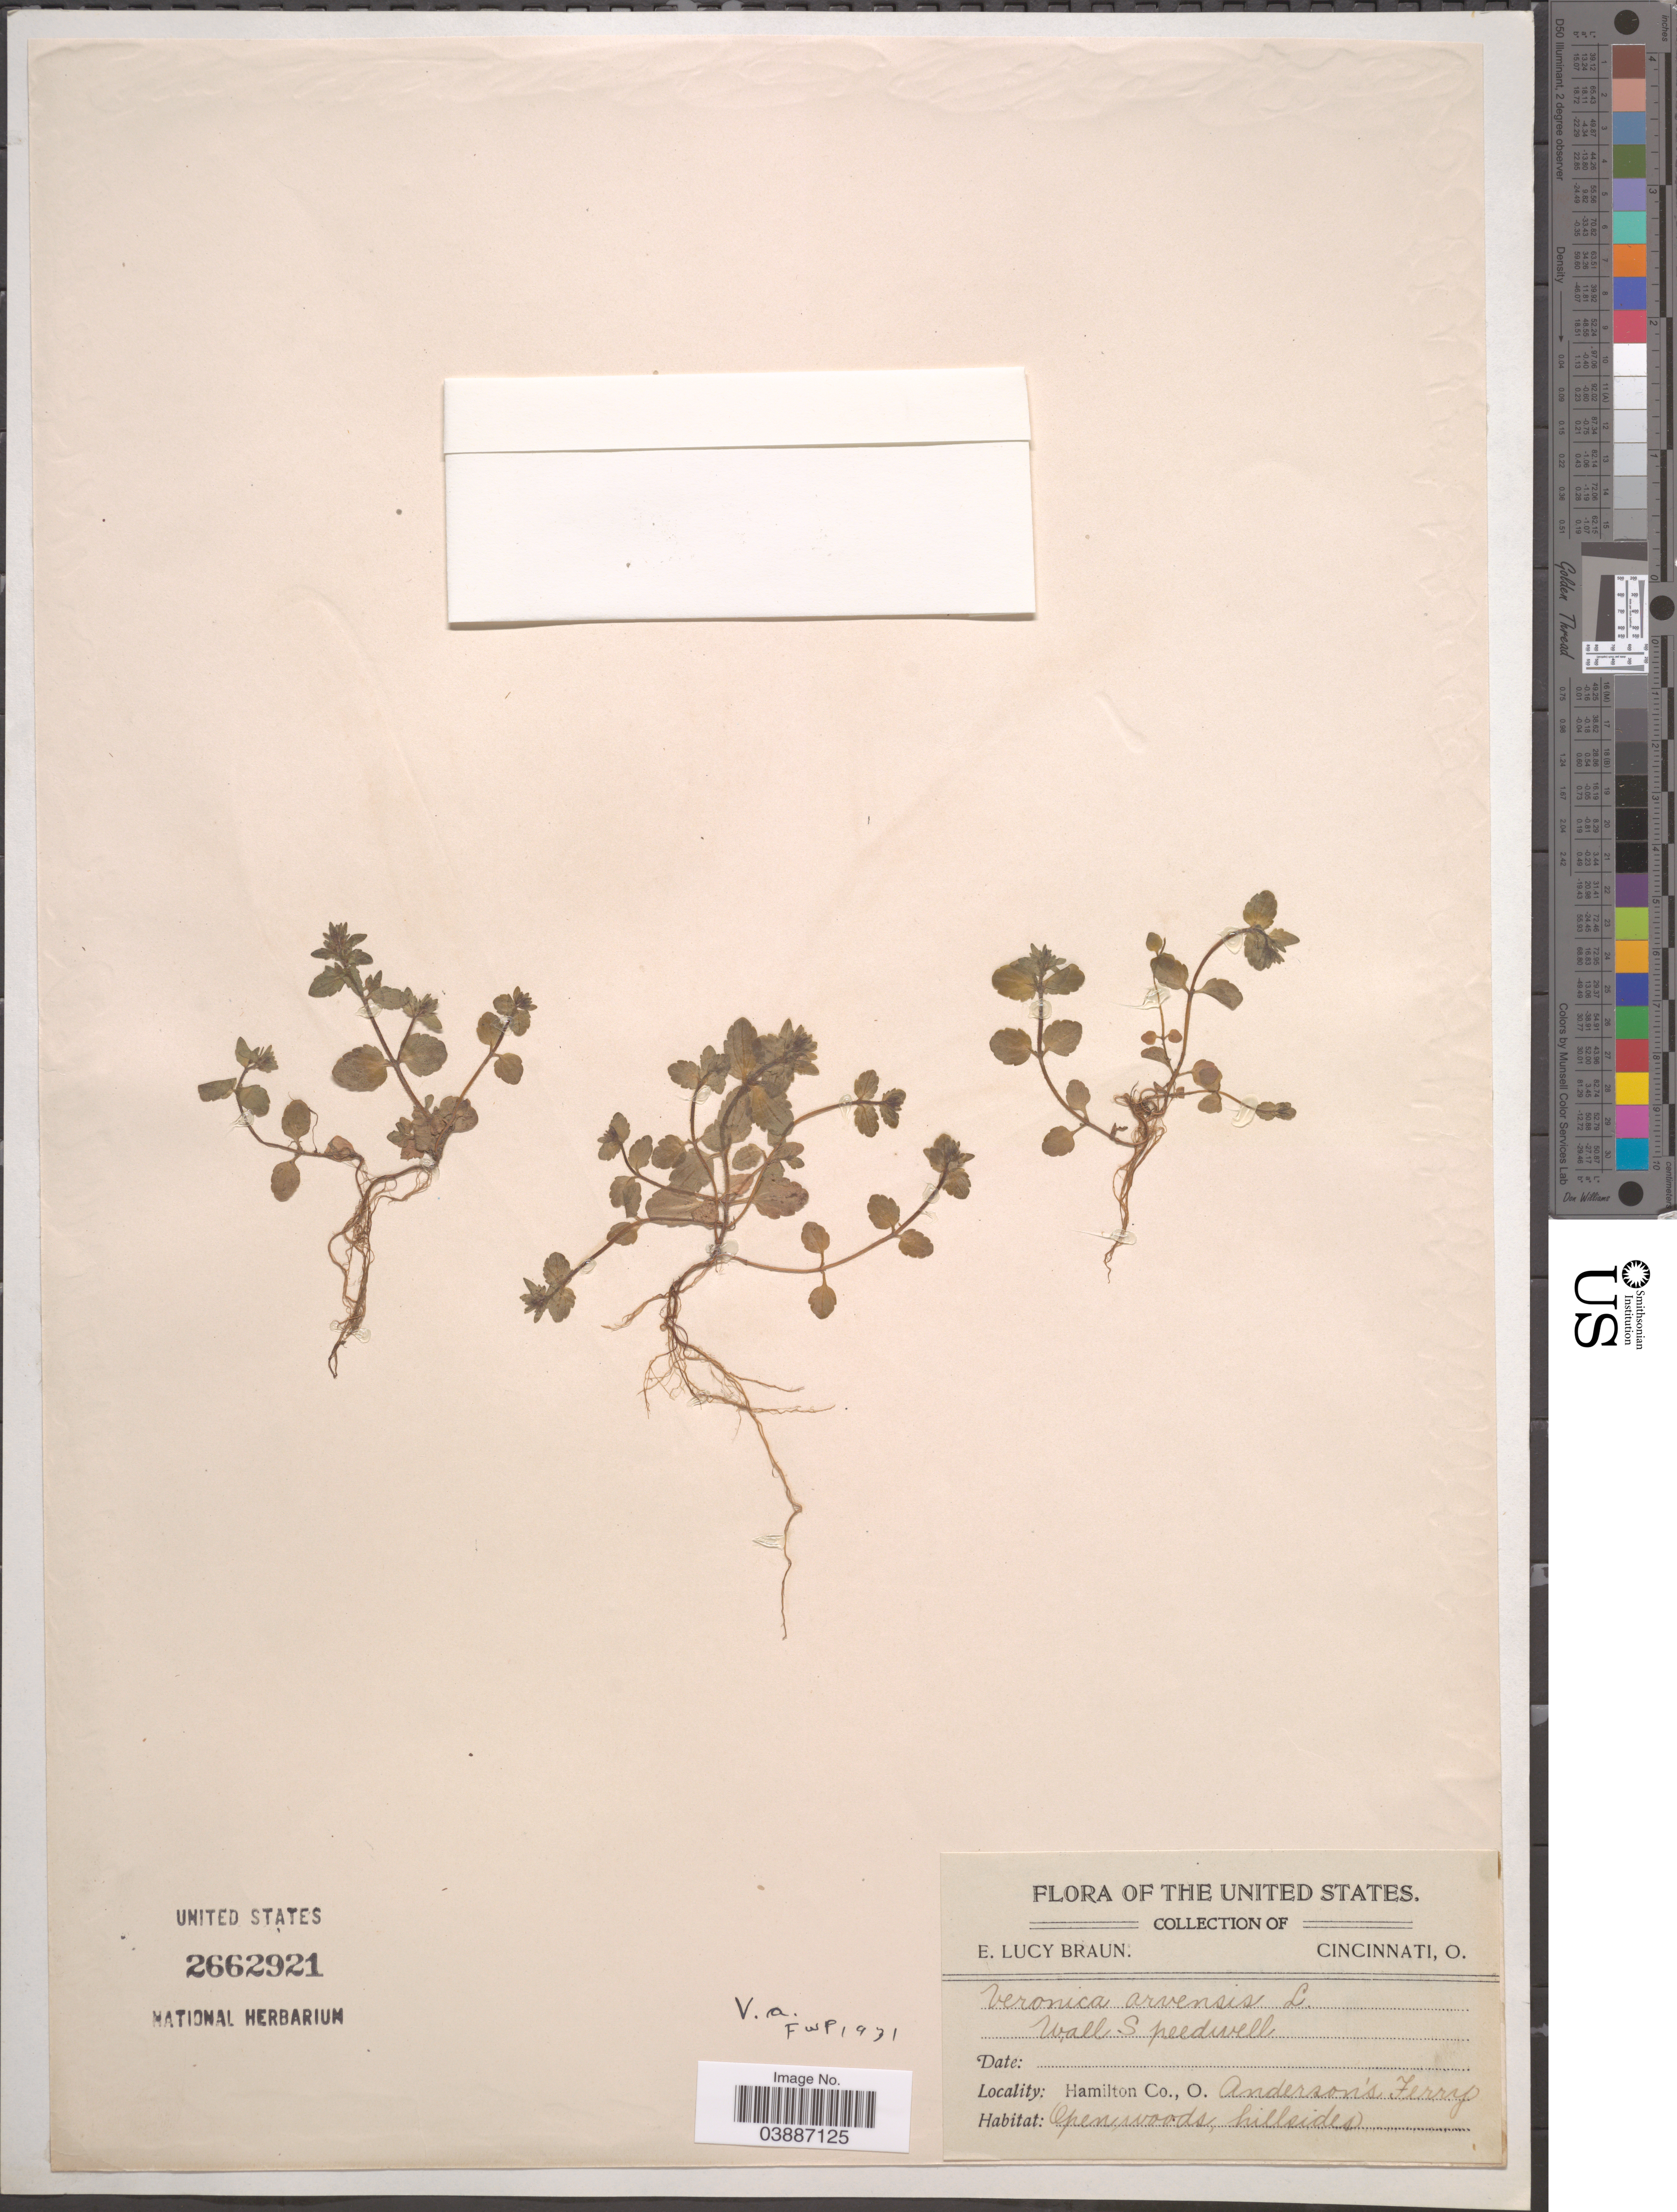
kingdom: Plantae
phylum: Tracheophyta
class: Magnoliopsida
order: Lamiales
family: Plantaginaceae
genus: Veronica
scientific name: Veronica arvensis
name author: L.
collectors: E. L. Braun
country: United States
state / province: Ohio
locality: Hamilton Co. Anderson's Ferry. Hillside.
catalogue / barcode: US 2662921